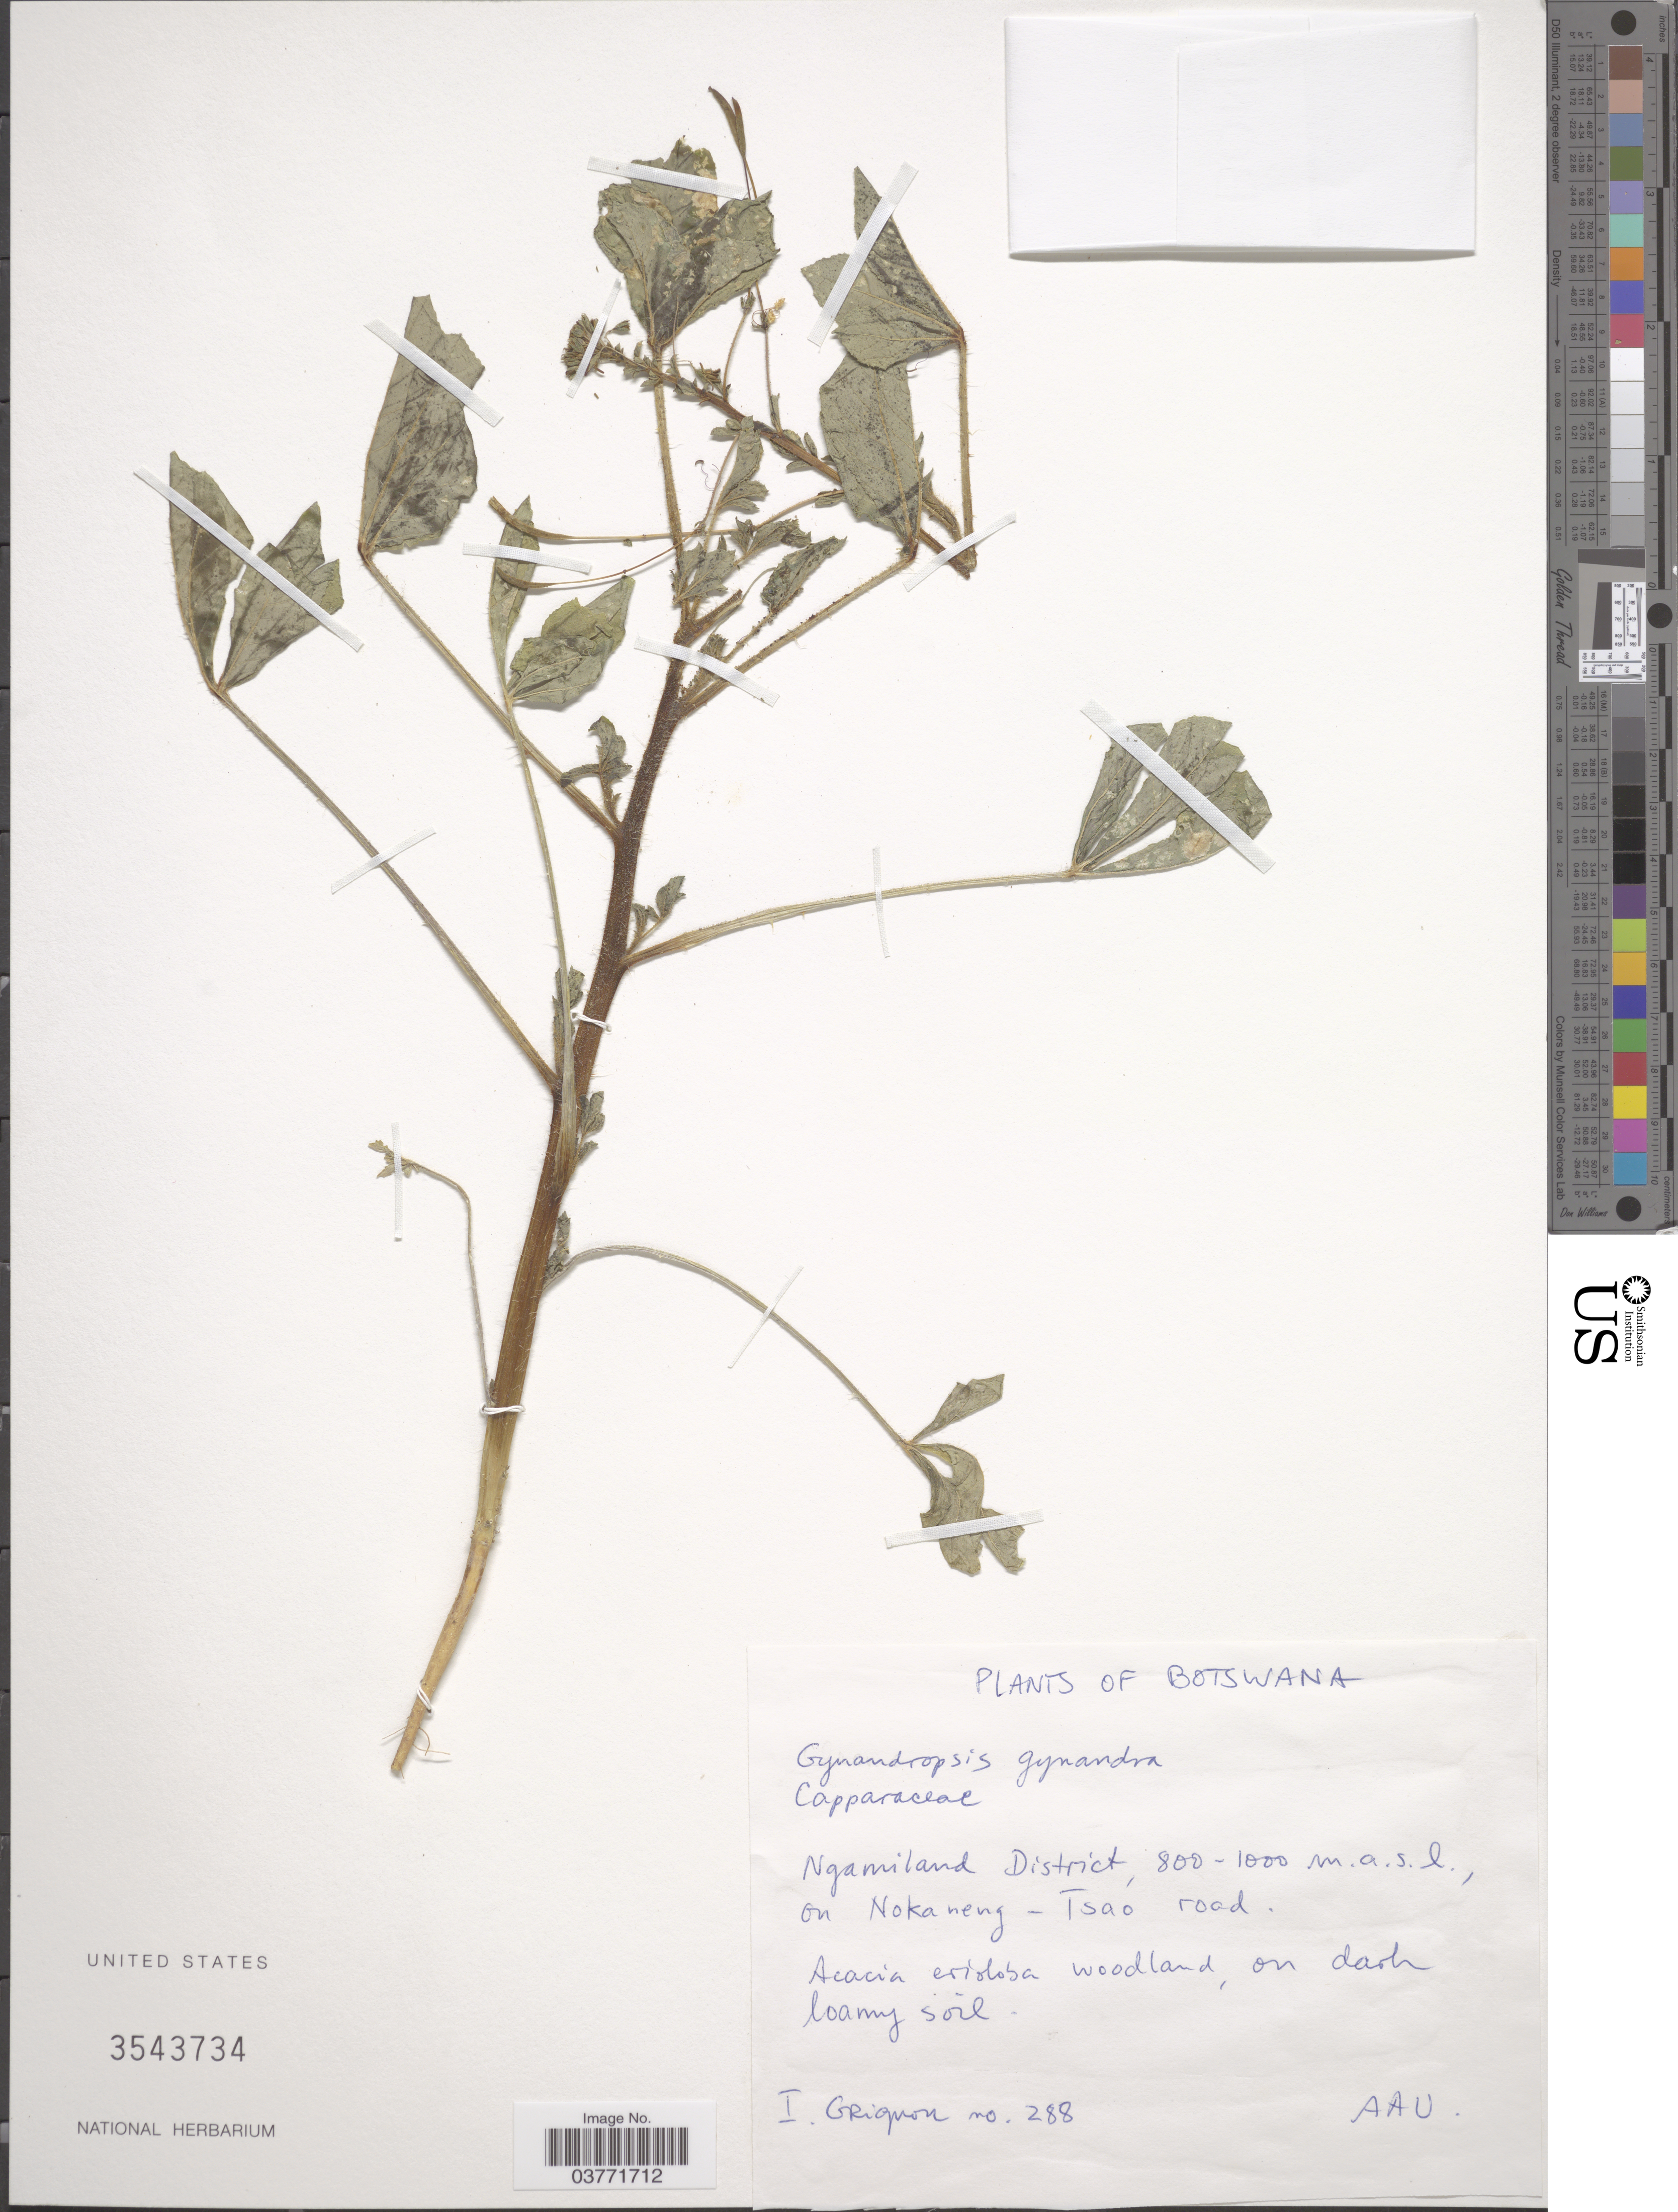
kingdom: Plantae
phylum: Tracheophyta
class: Magnoliopsida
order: Brassicales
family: Cleomaceae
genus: Gynandropsis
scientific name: Gynandropsis gynandra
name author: (L.) Briq.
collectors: I. Grignon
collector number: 288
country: Botswana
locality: Ngamiland District, on Nokaneng - Tsao road.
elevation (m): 800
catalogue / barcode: US 3543734